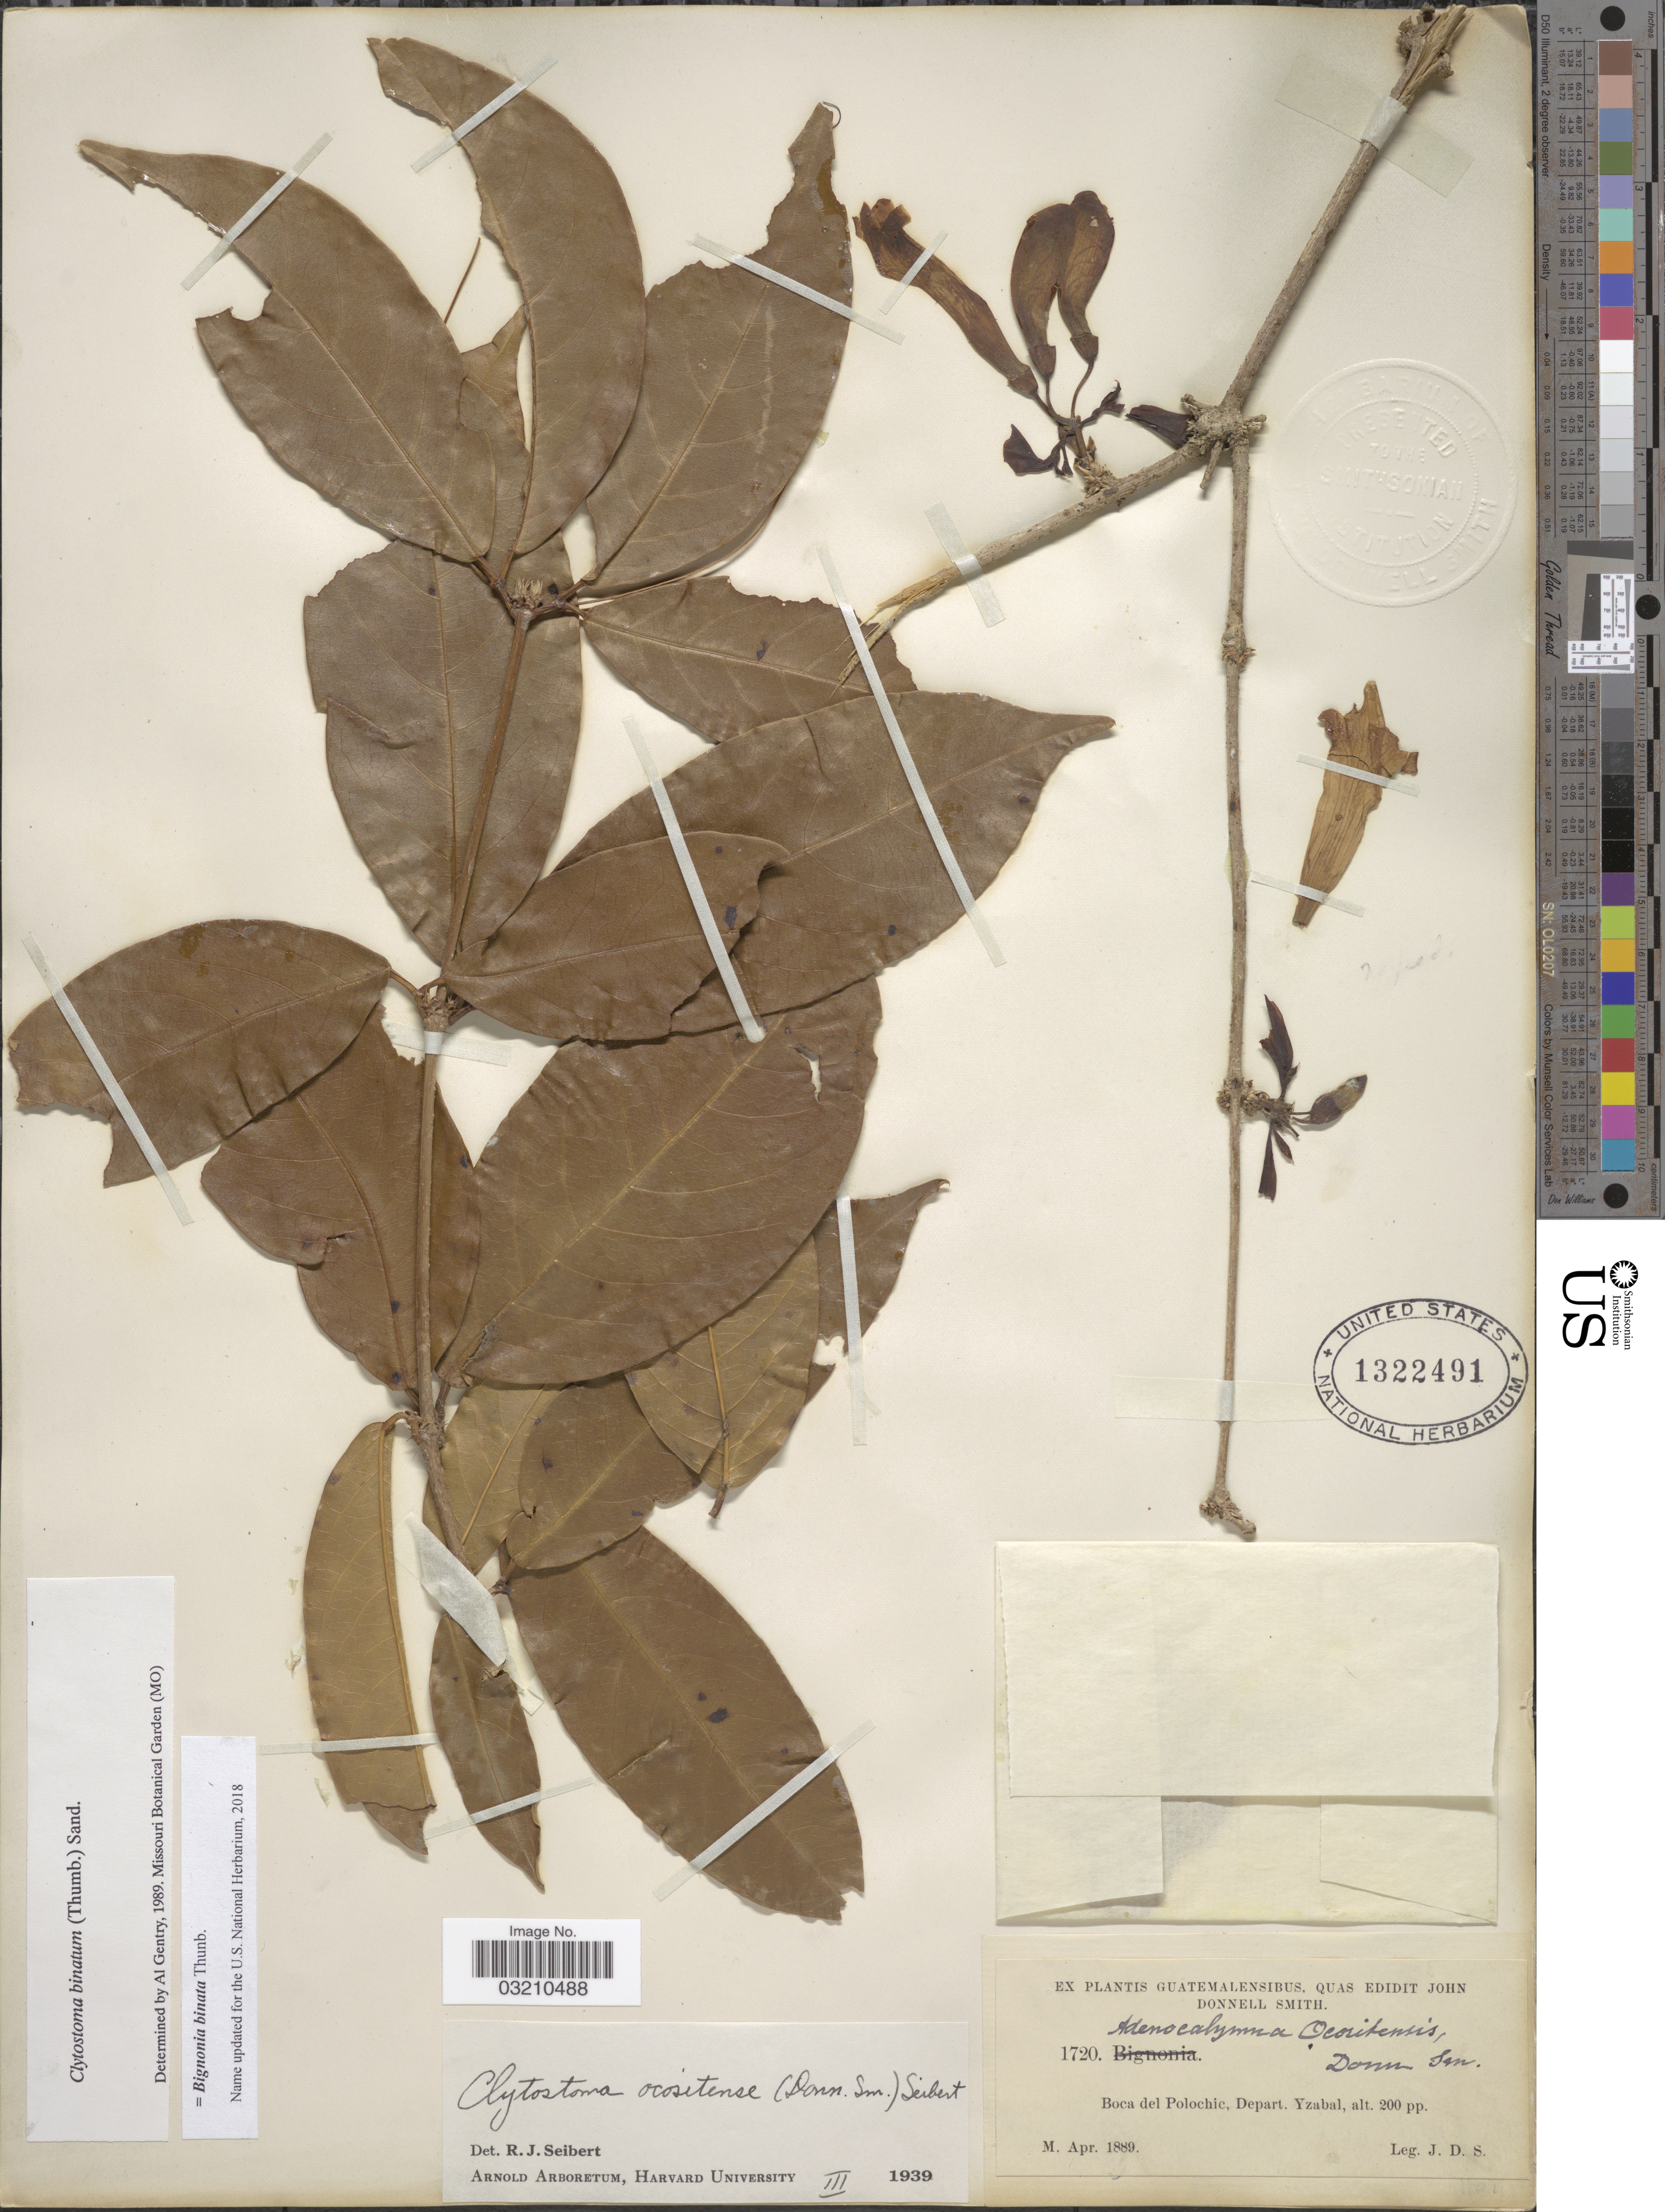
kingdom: Plantae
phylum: Tracheophyta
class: Magnoliopsida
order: Lamiales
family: Bignoniaceae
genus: Bignonia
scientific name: Bignonia binata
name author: Thunb.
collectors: J. Donnell Smith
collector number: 1720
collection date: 1889-04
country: Guatemala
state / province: Izabal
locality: Boca del Polochic, Depart Yzabal.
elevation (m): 61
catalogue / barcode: US 1322491